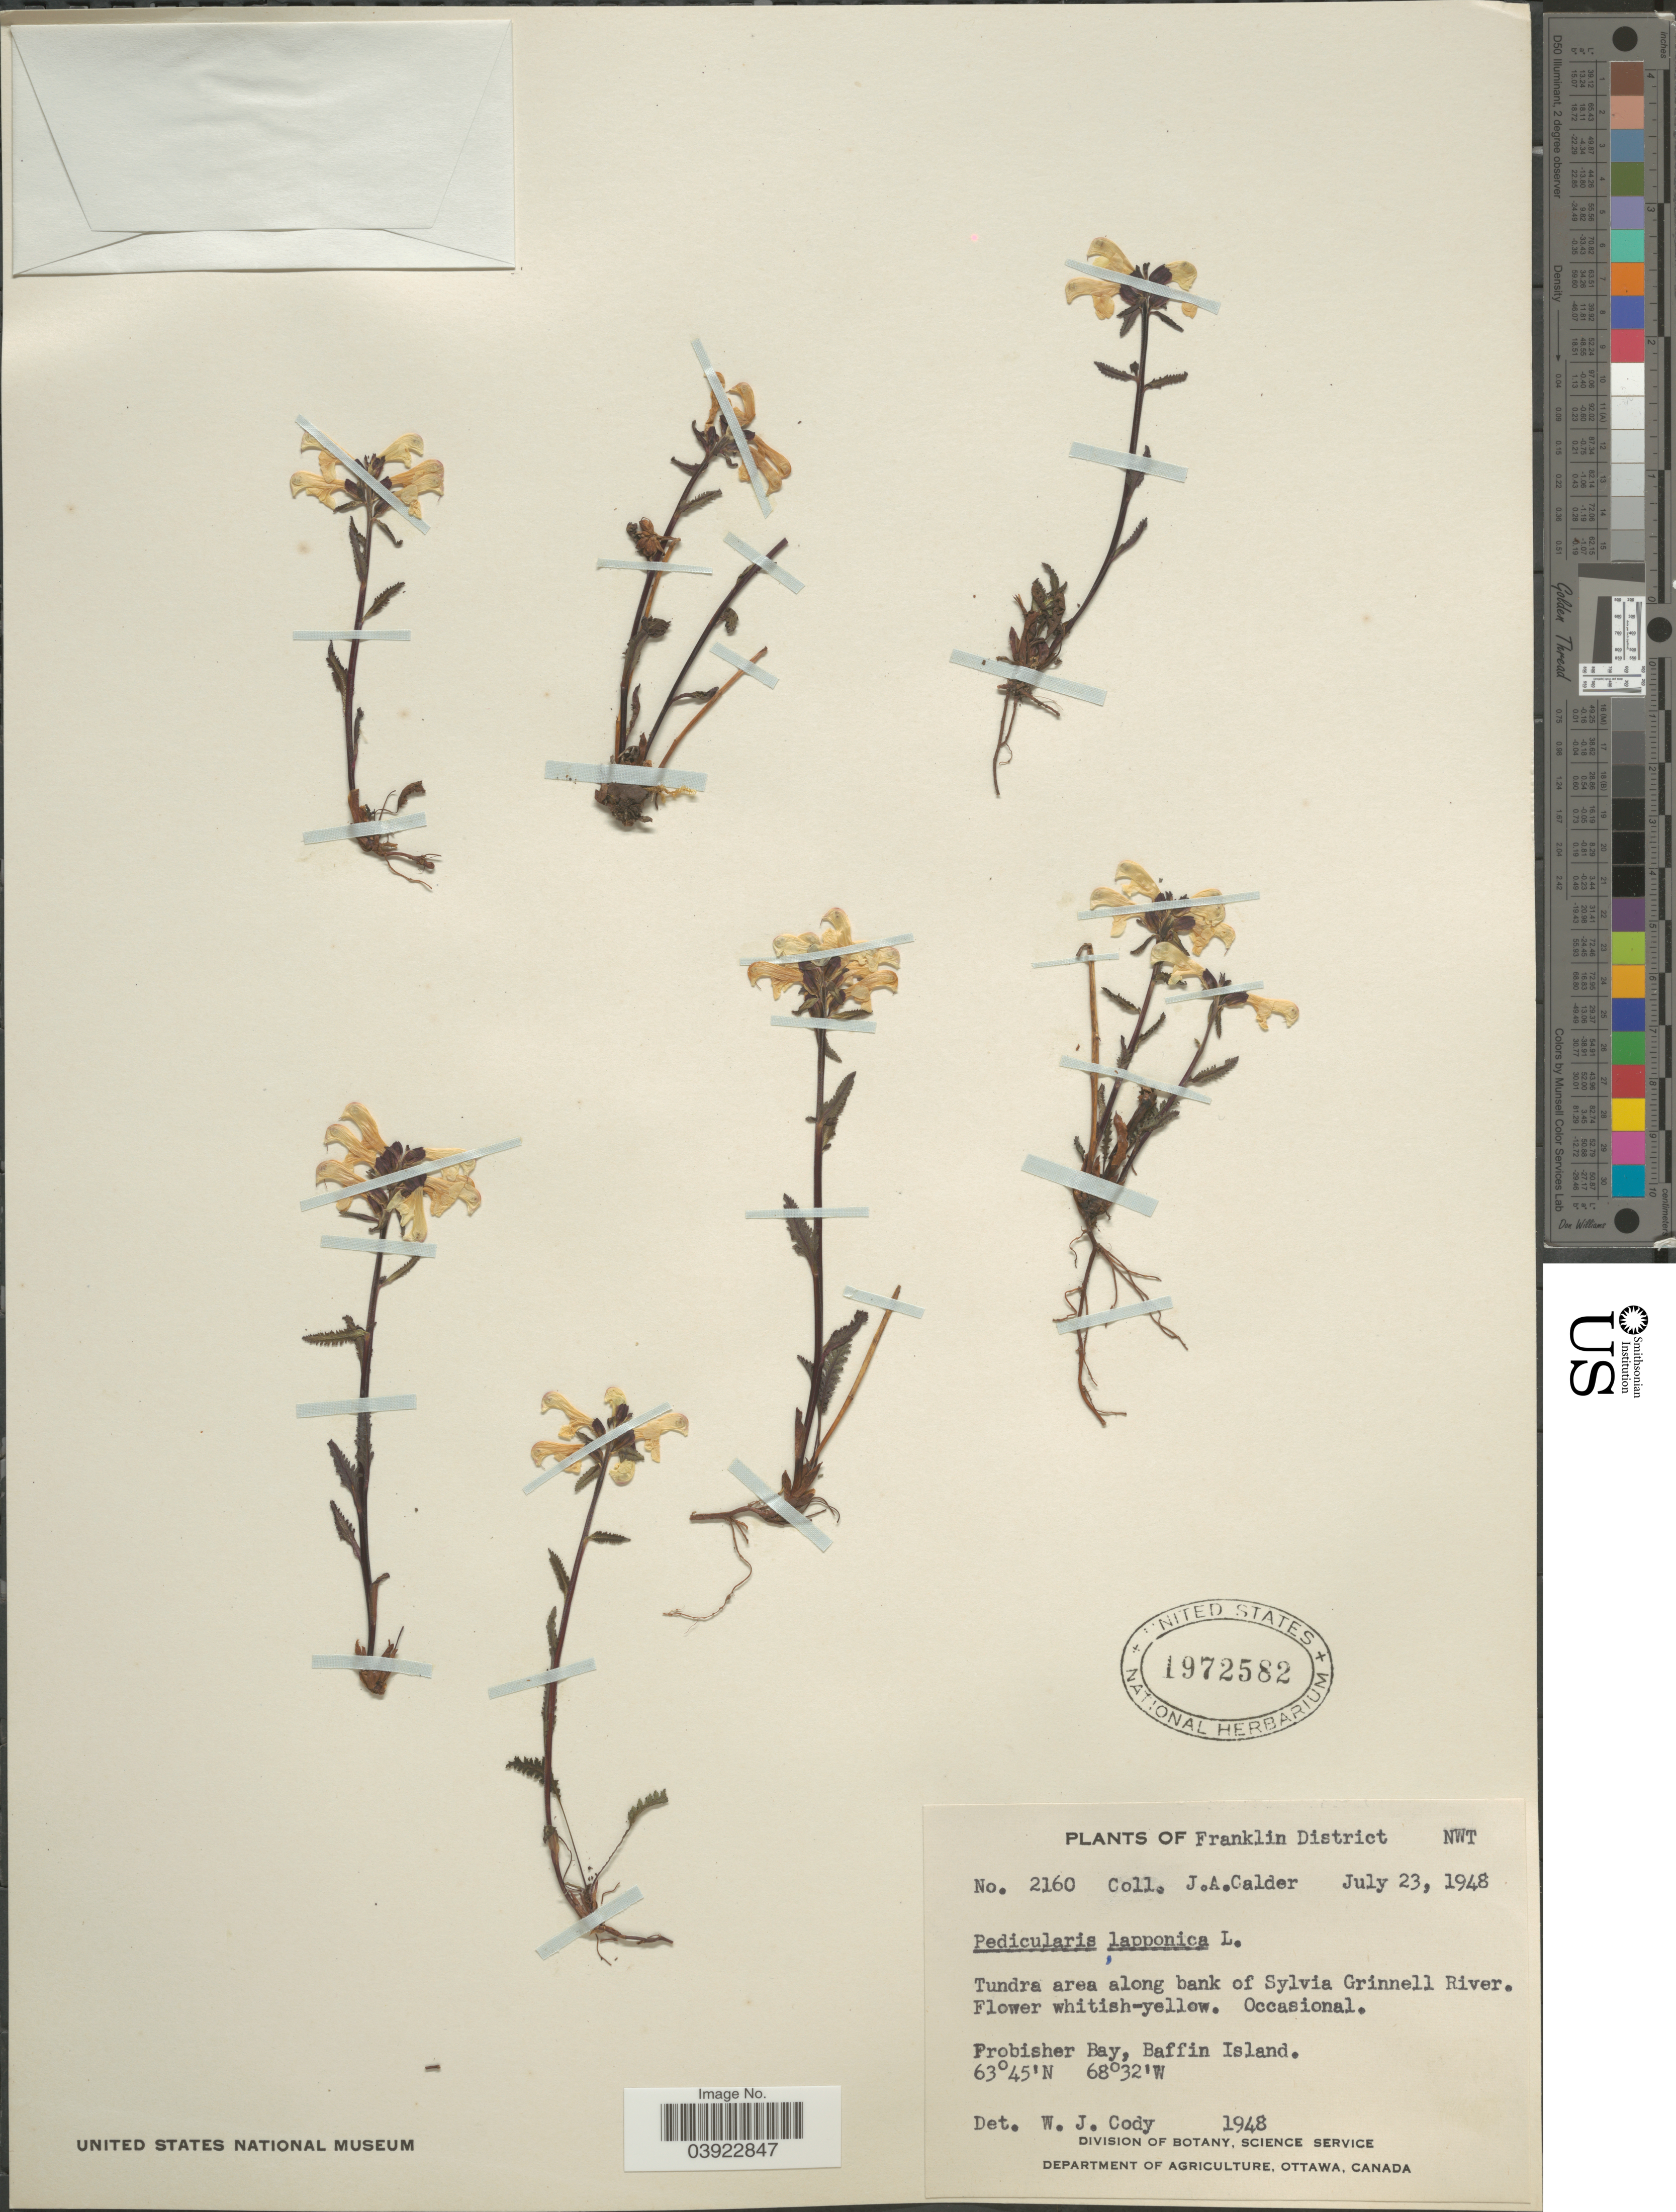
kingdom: Plantae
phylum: Tracheophyta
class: Magnoliopsida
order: Lamiales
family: Orobanchaceae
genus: Pedicularis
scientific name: Pedicularis lapponica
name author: L.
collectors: J. A. Calder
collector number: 2160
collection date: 1948-07-23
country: Canada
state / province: Northwest Territories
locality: Franklin District. Tundra area along bank of Sylvia Grinnel River. Frobisher Bay, Baffin Ilsland,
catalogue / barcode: US 1972582